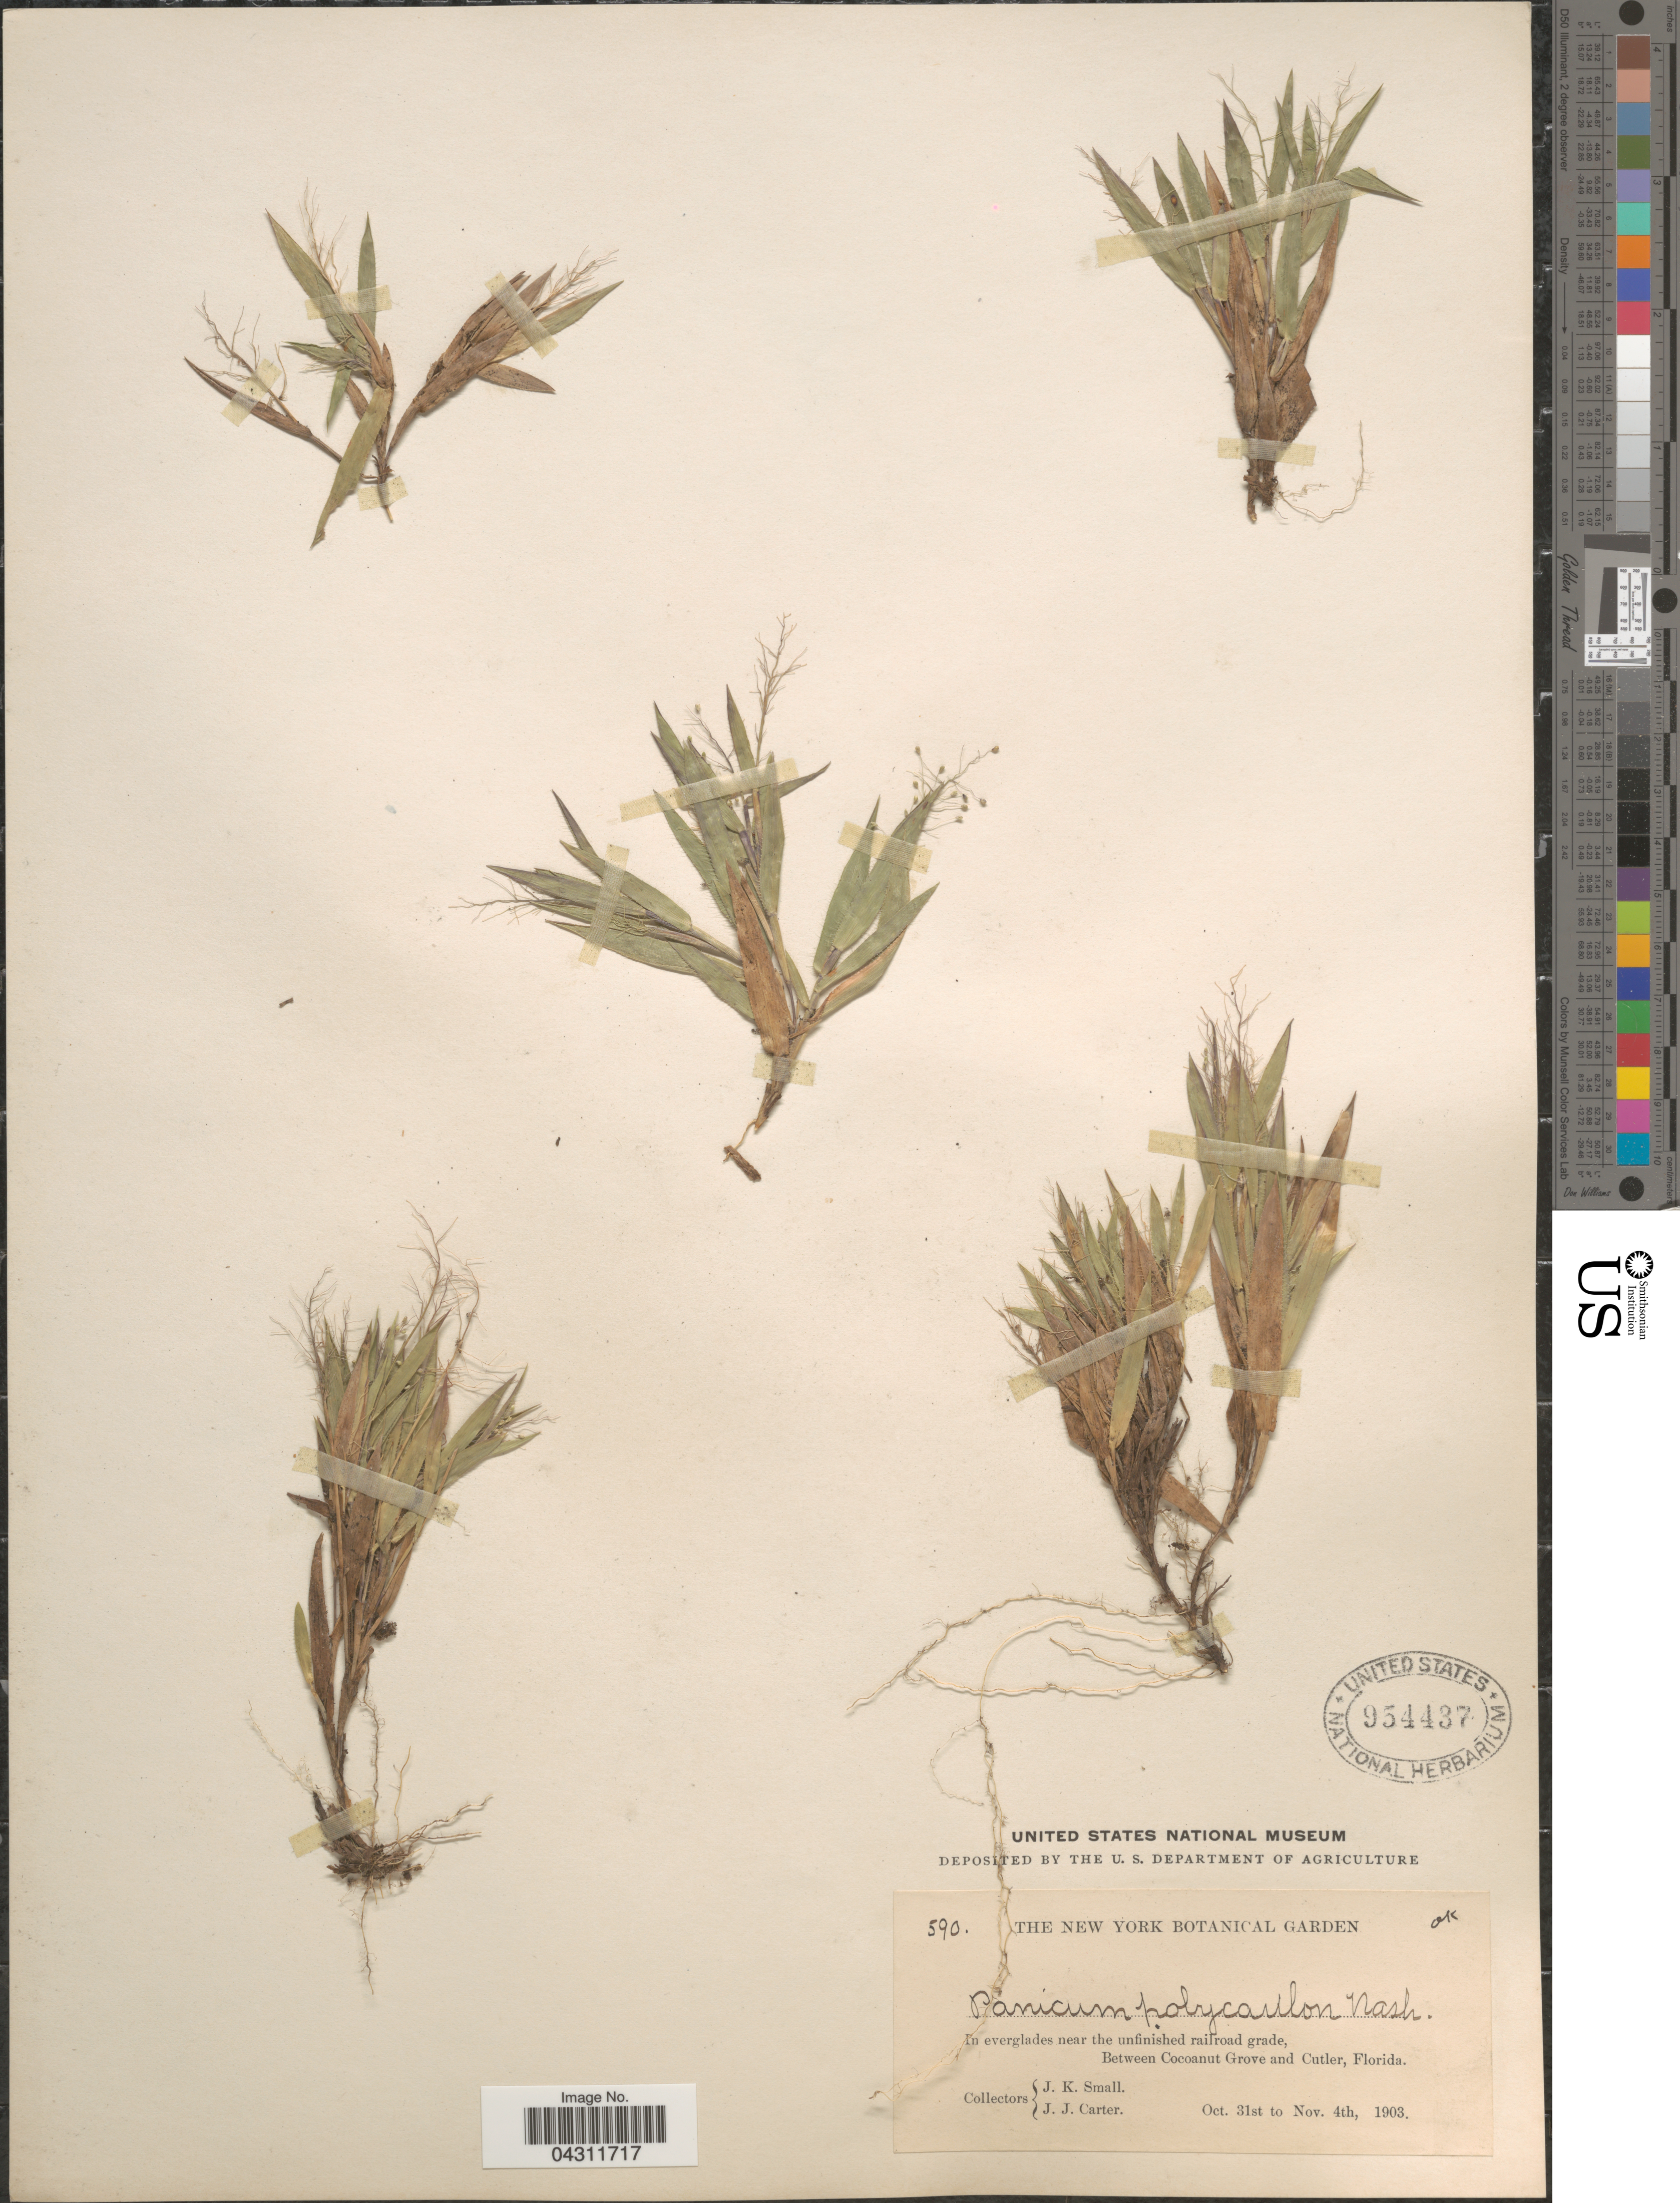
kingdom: Plantae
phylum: Tracheophyta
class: Liliopsida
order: Poales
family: Poaceae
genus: Dichanthelium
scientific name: Dichanthelium strigosum var. glabrescens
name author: (Griseb.) Freckmann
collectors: J. K. Small & J. Carter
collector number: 590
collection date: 1903-10-31/1903-11-04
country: United States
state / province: Florida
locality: In everglades near the unfinished railroad grade, Between Cocoanut Grove and Cutler.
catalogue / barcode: US 954437